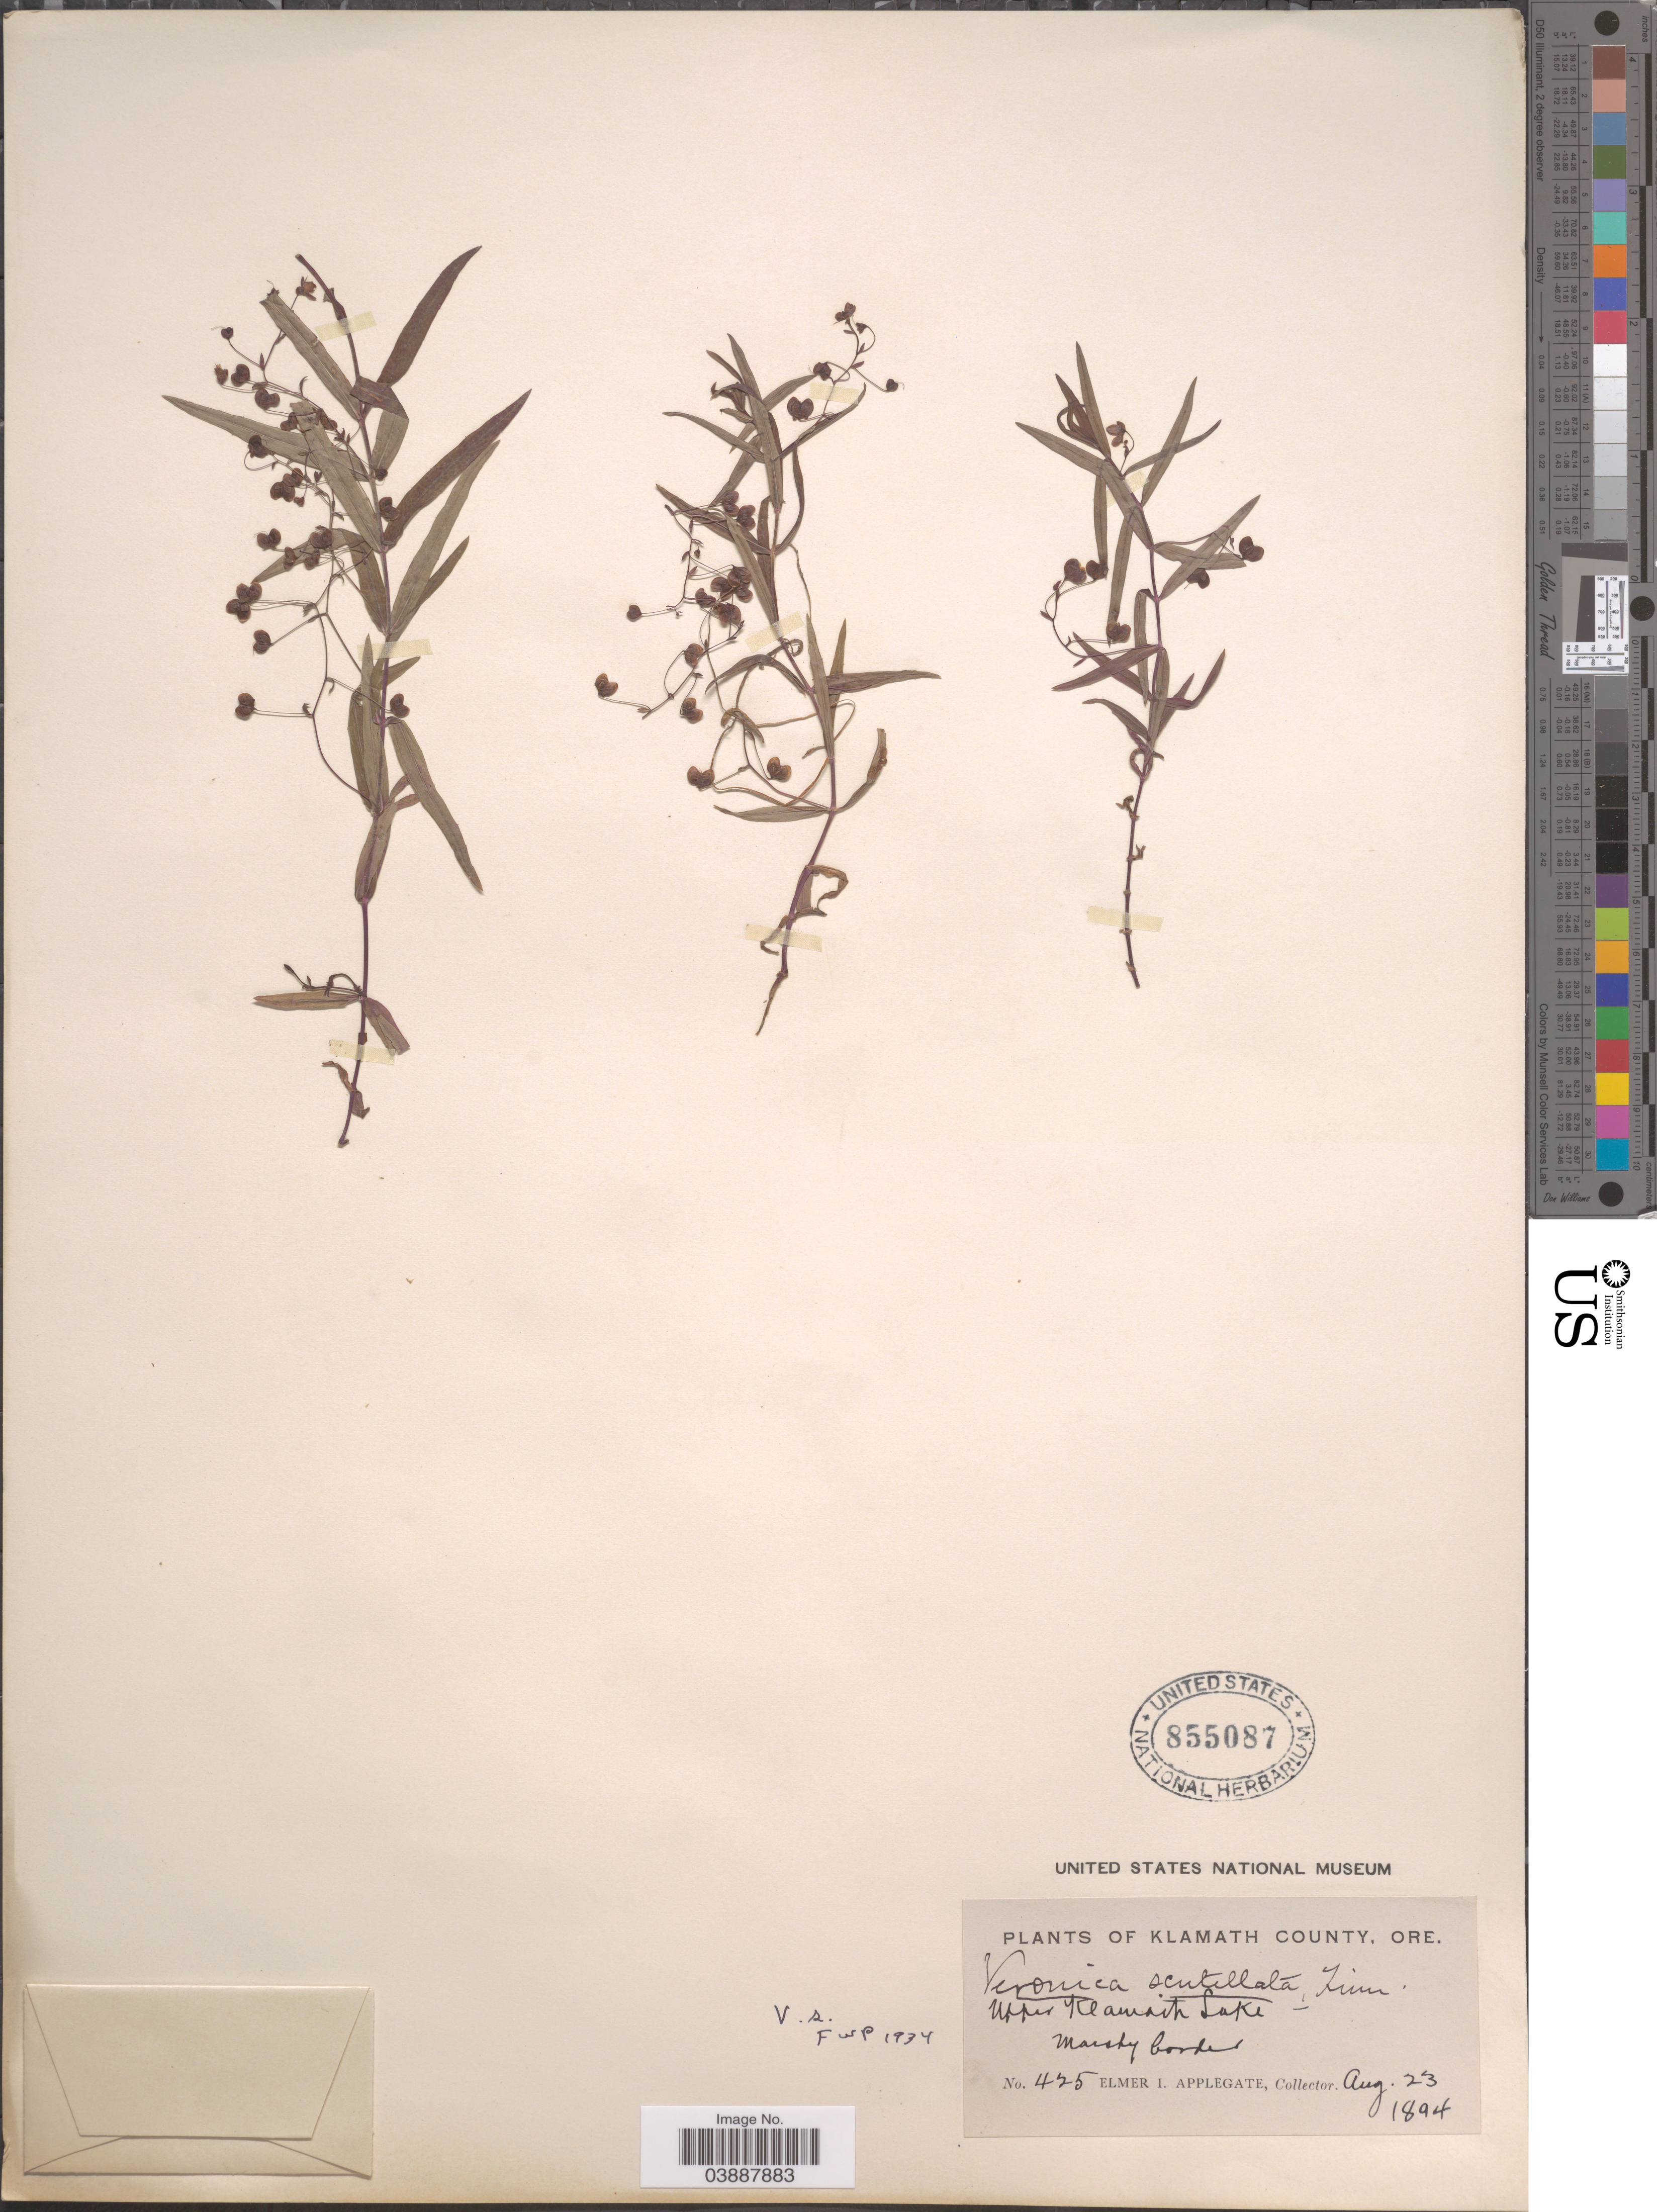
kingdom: Plantae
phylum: Tracheophyta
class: Magnoliopsida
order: Lamiales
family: Plantaginaceae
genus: Veronica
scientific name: Veronica scutellata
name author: L.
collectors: E. I. Applegate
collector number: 425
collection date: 1894-08-23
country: United States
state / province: Oregon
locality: Klamath County. Upper Klamath Lake.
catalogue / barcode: US 855087